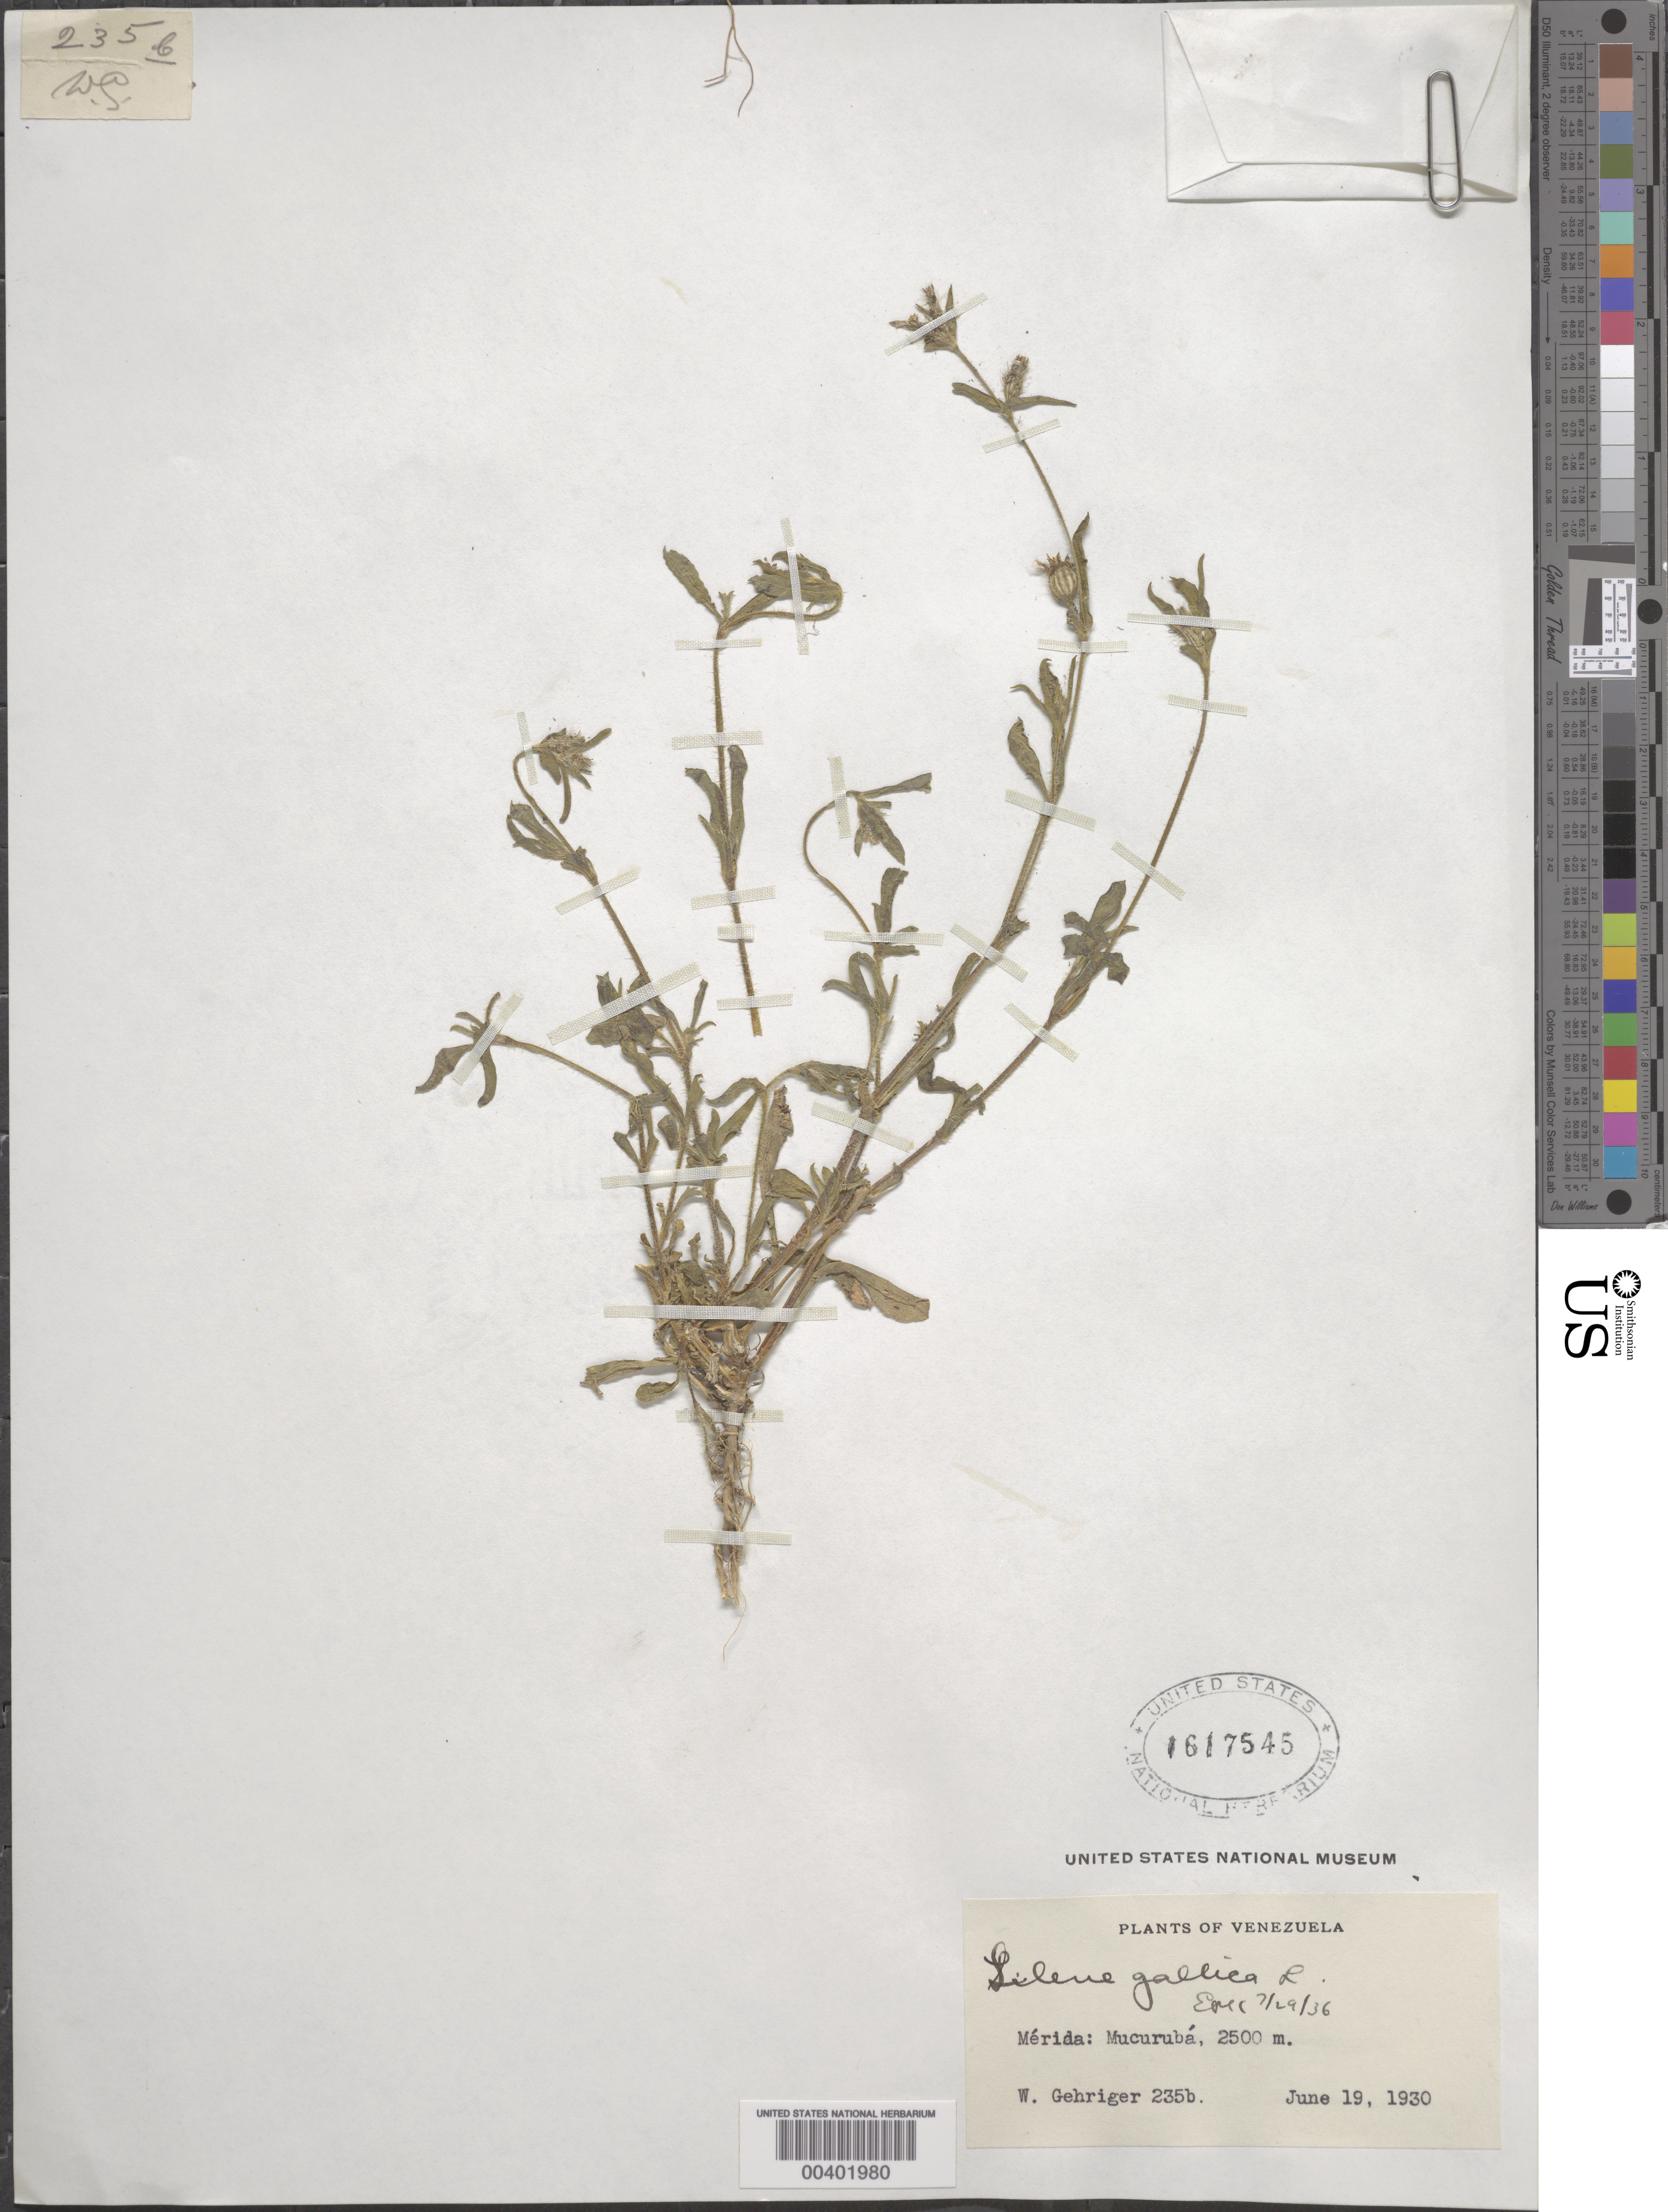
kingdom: Plantae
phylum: Tracheophyta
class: Magnoliopsida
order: Caryophyllales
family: Caryophyllaceae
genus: Silene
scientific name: Silene gallica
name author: L.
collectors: W. Gehriger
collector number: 235b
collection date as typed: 19 Jun 1930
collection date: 1930-06-19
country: Venezuela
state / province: Mérida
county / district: Rangel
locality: Mucurubá Mucuruba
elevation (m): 2500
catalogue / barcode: US 1617545